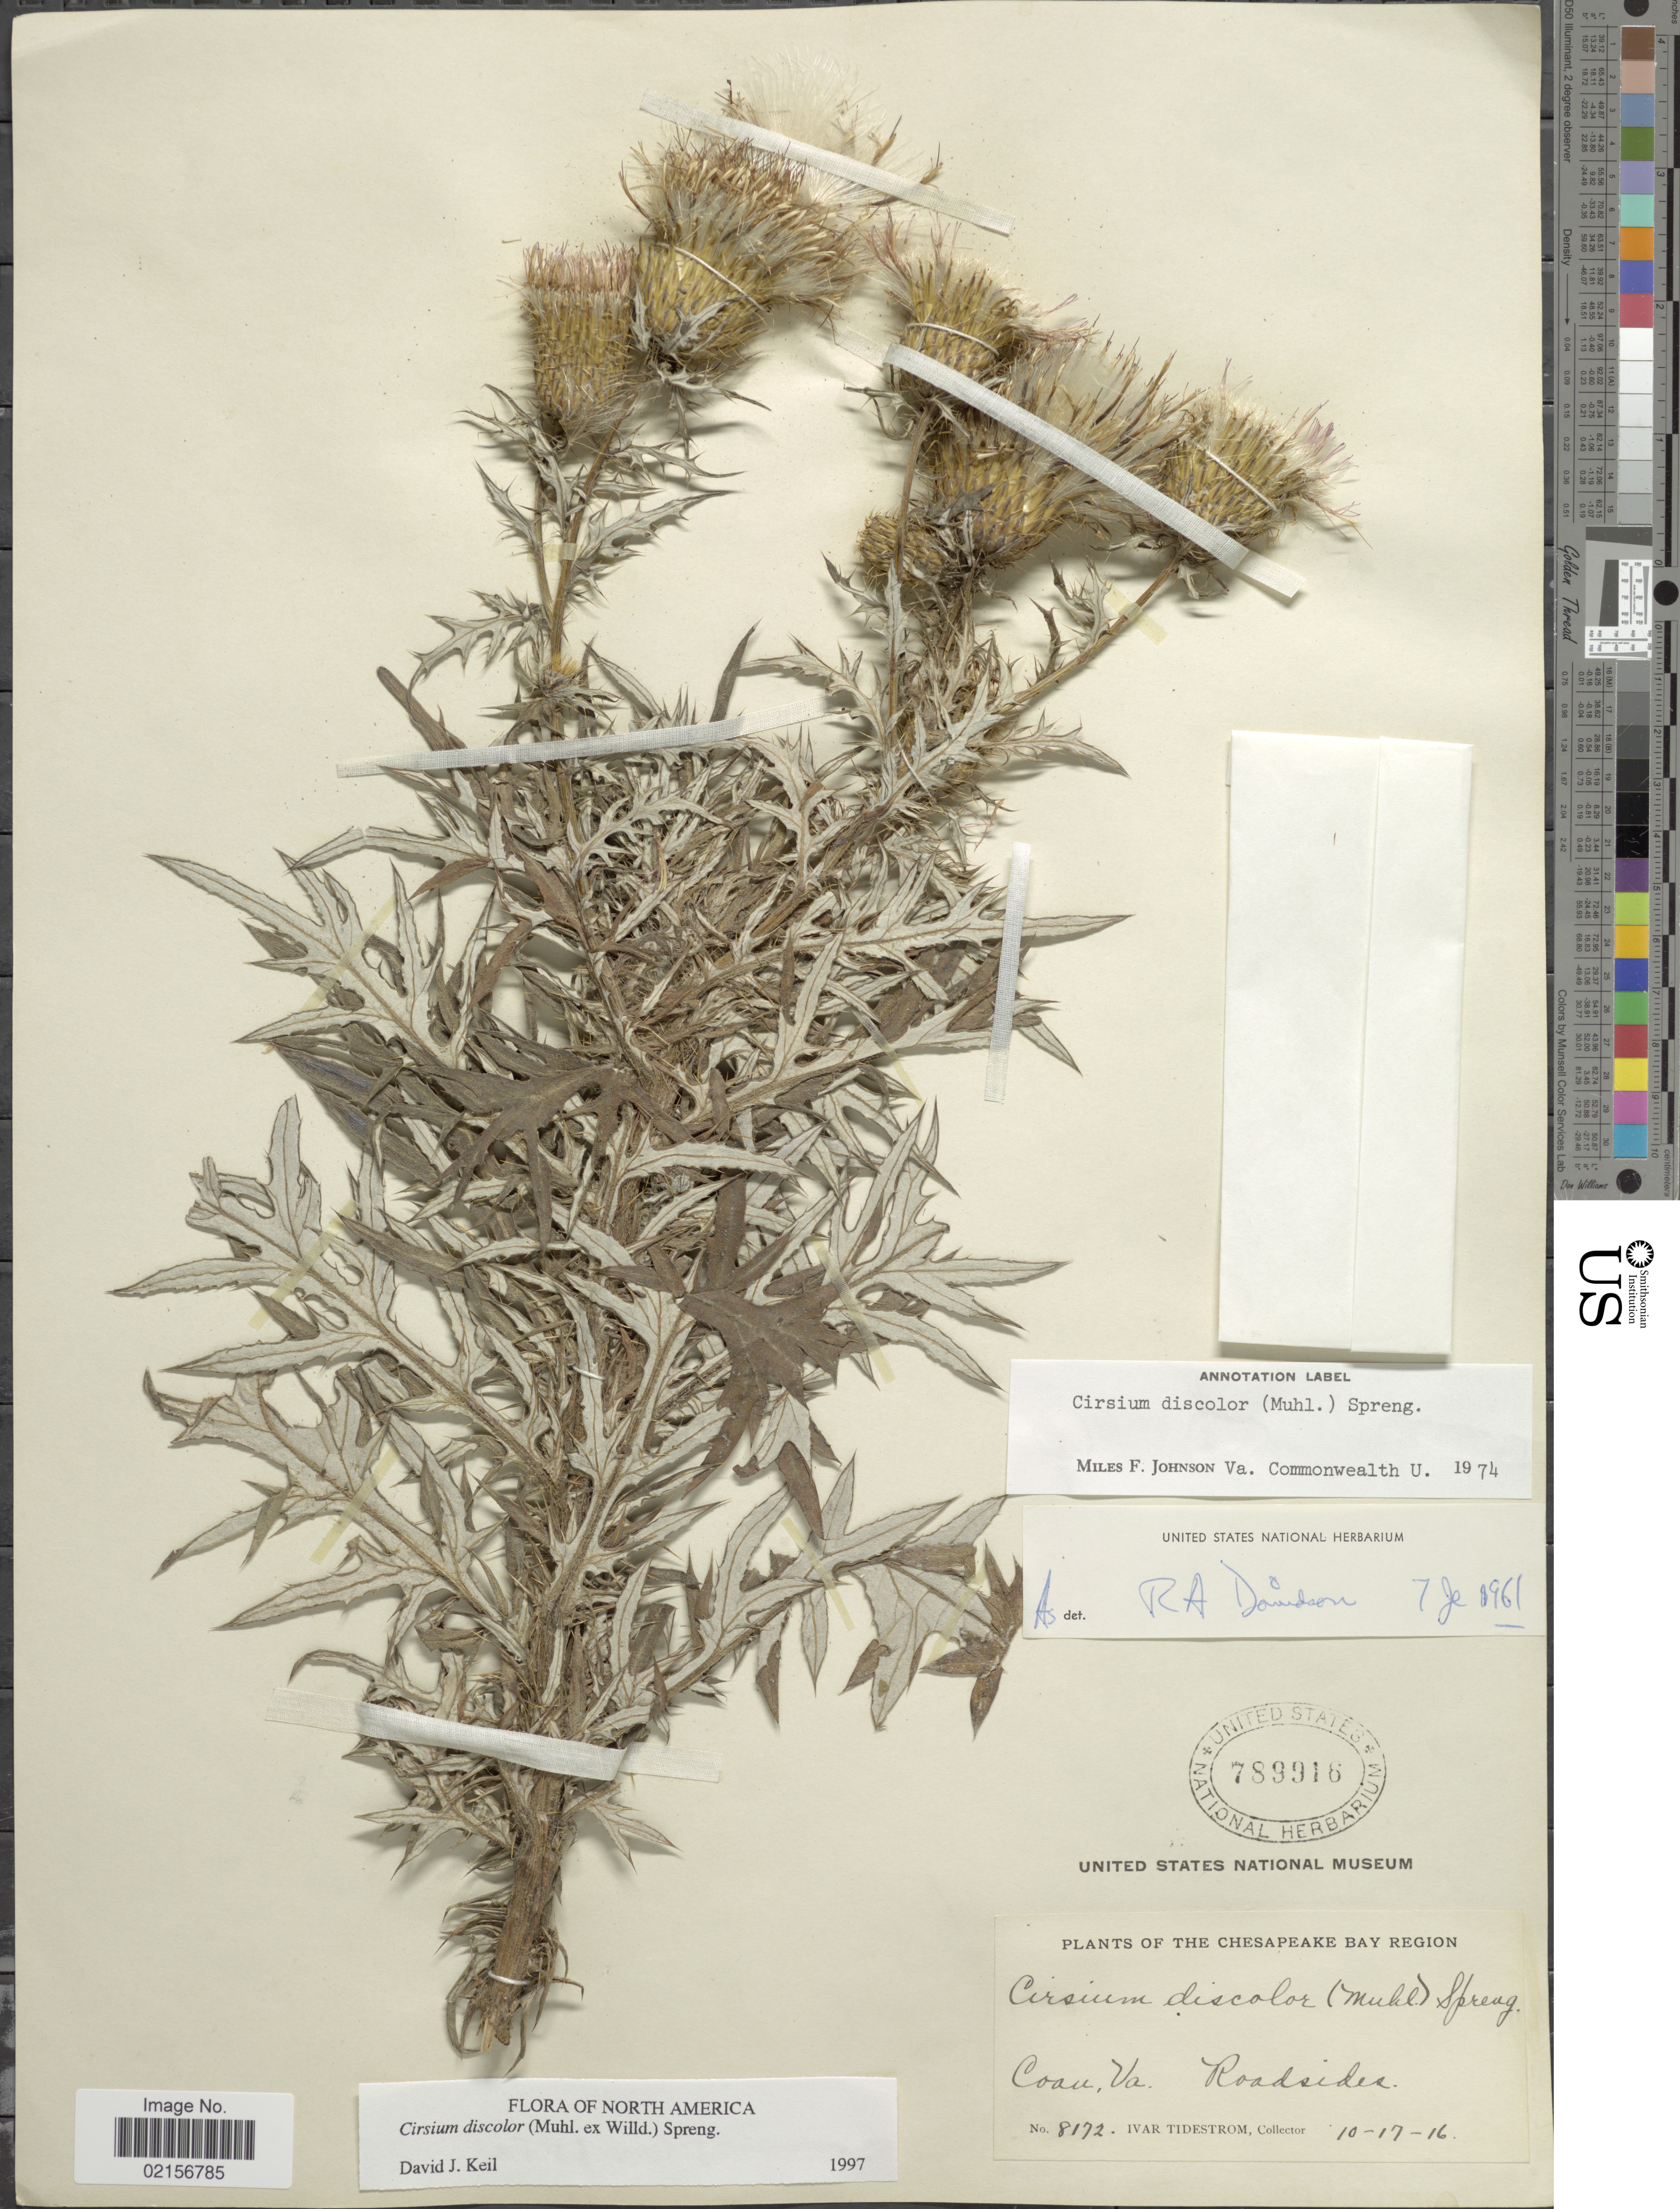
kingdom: Plantae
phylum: Tracheophyta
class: Magnoliopsida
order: Asterales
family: Asteraceae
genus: Cirsium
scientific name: Cirsium discolor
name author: (Muhl. ex Willd.) Spreng.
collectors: I. F. Tidestrom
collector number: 8172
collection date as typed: Transcribed d/m/y: 17/10/16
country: United States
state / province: Virginia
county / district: Northumberland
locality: Coan, Va. Roadsides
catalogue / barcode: US 789916